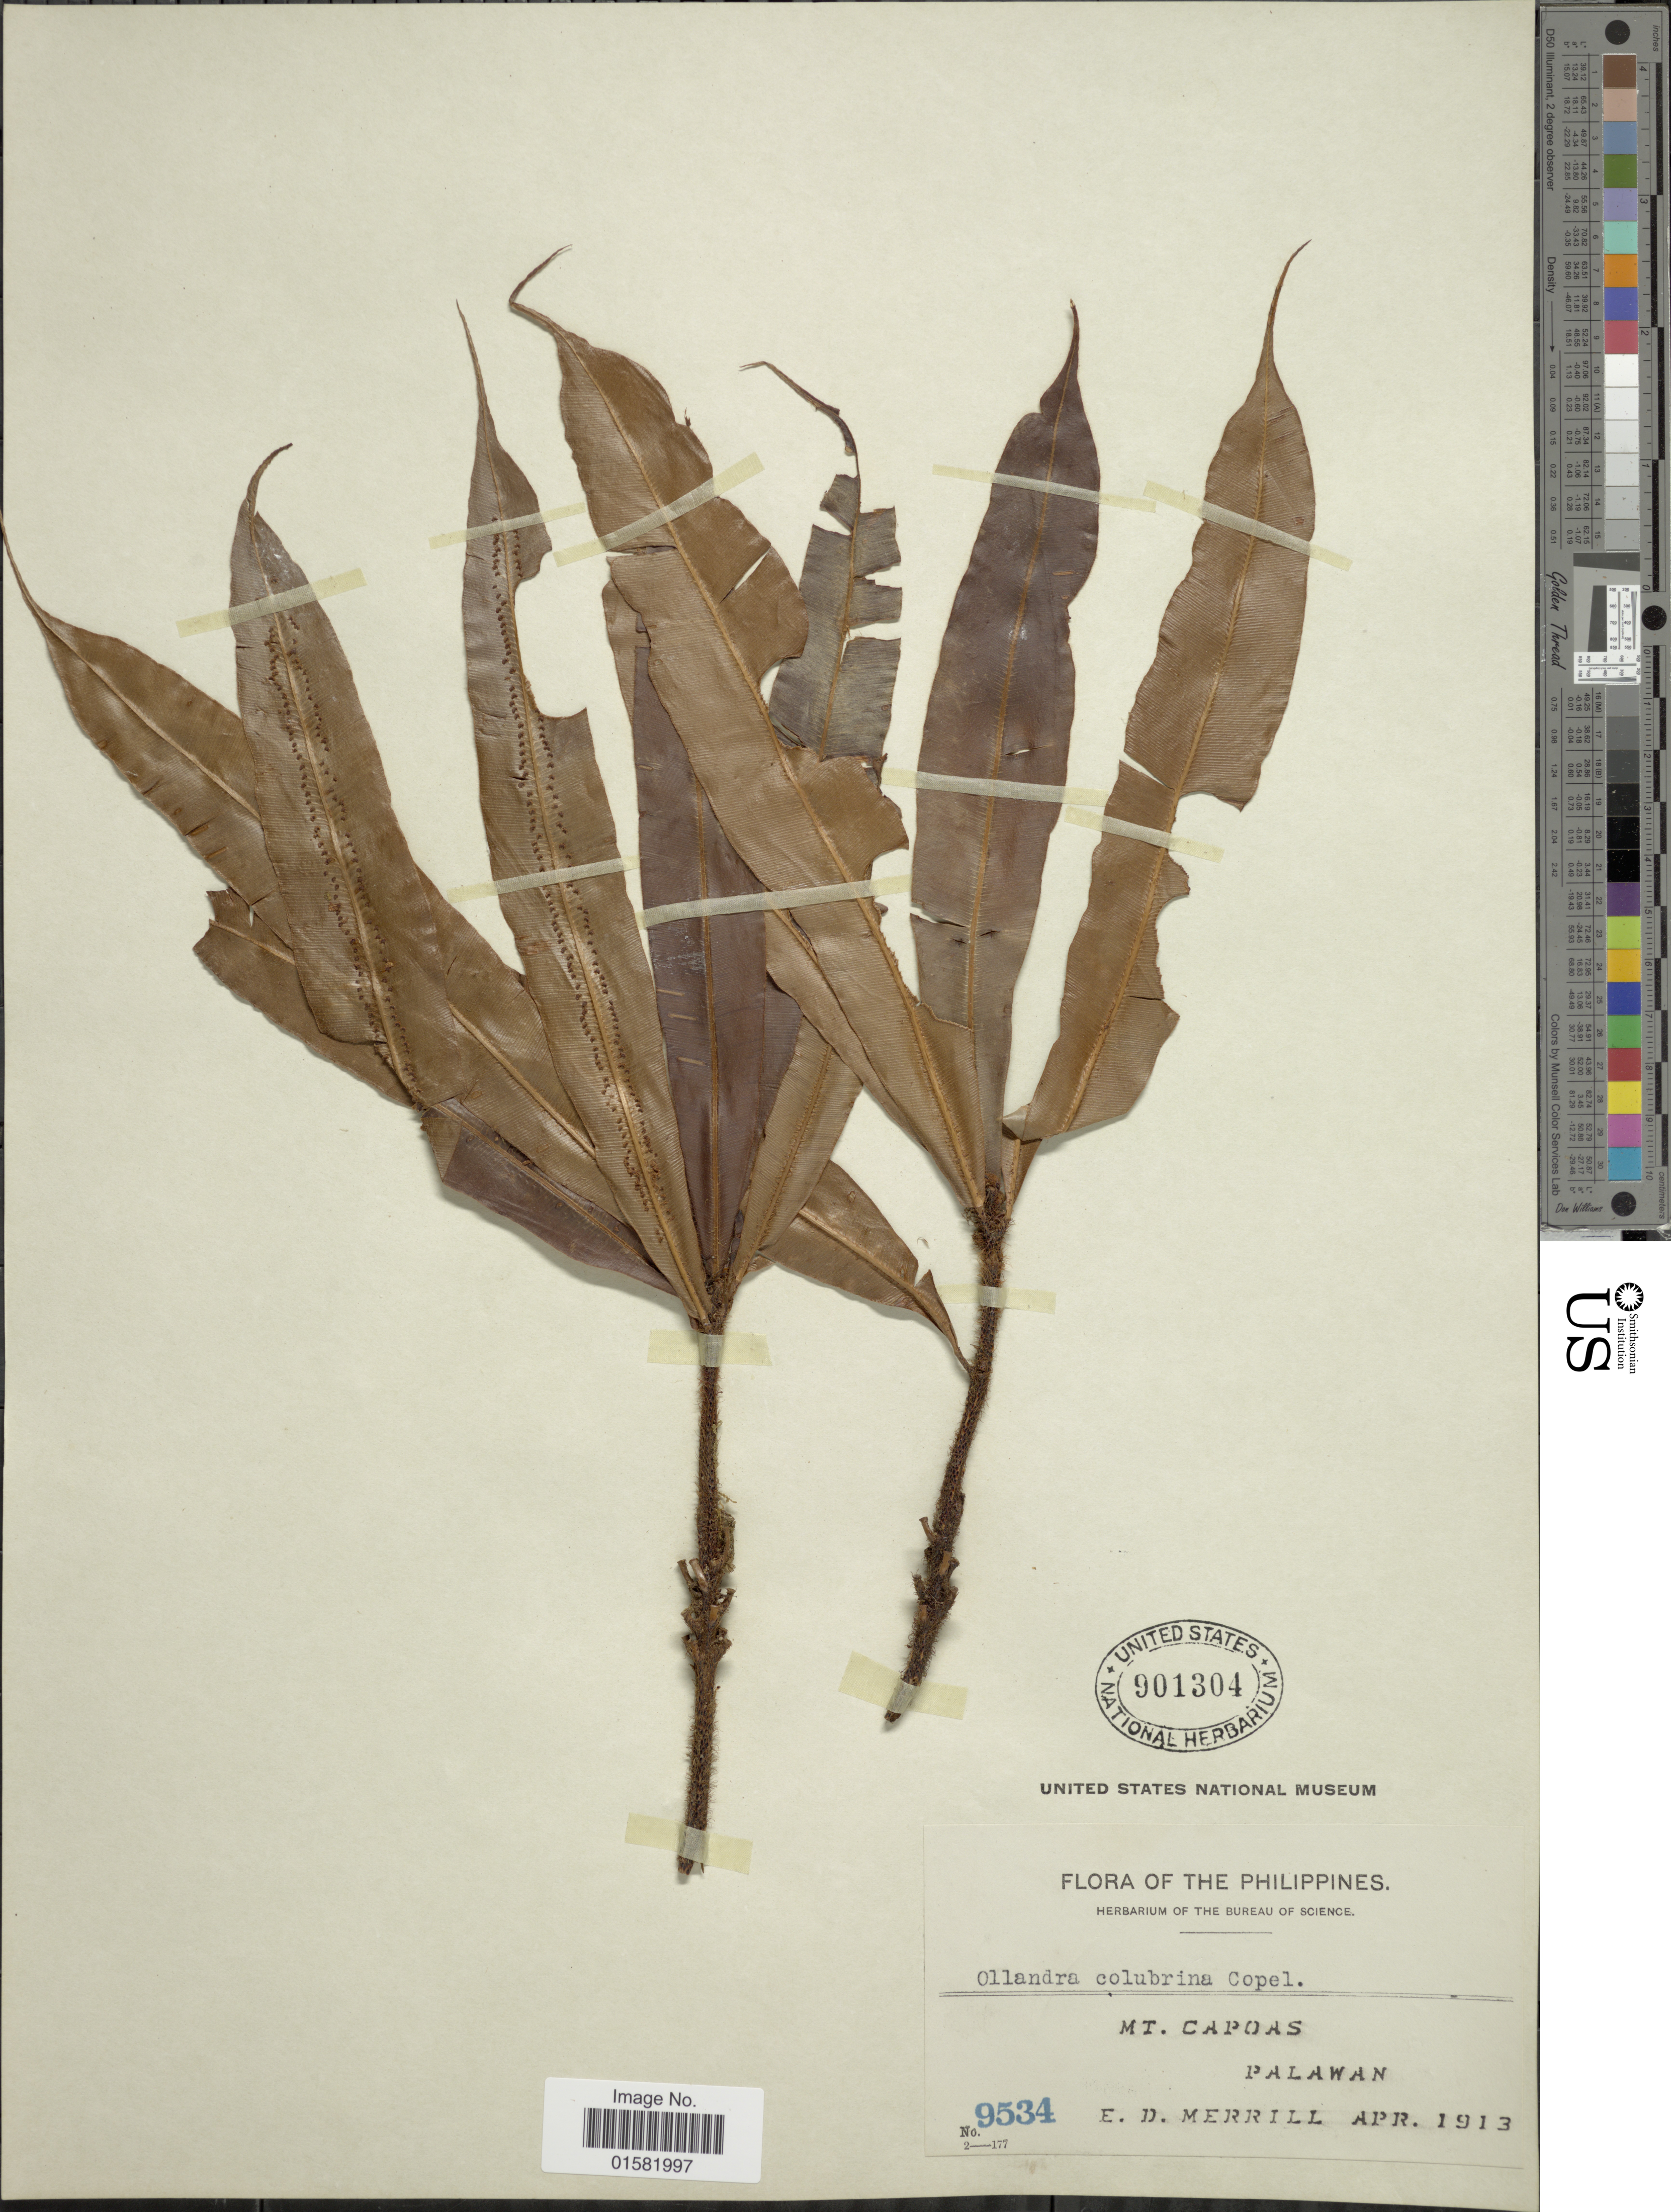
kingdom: Plantae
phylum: Tracheophyta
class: Polypodiopsida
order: Polypodiales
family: Oleandraceae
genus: Oleandra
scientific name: Oleandra colubrina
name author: (Blanco) Copel.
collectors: E. Merrill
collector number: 9534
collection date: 1913-04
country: Philippines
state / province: Mimaropa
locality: The Philippines, Mt. Capoas, Palawan.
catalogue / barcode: US 901304